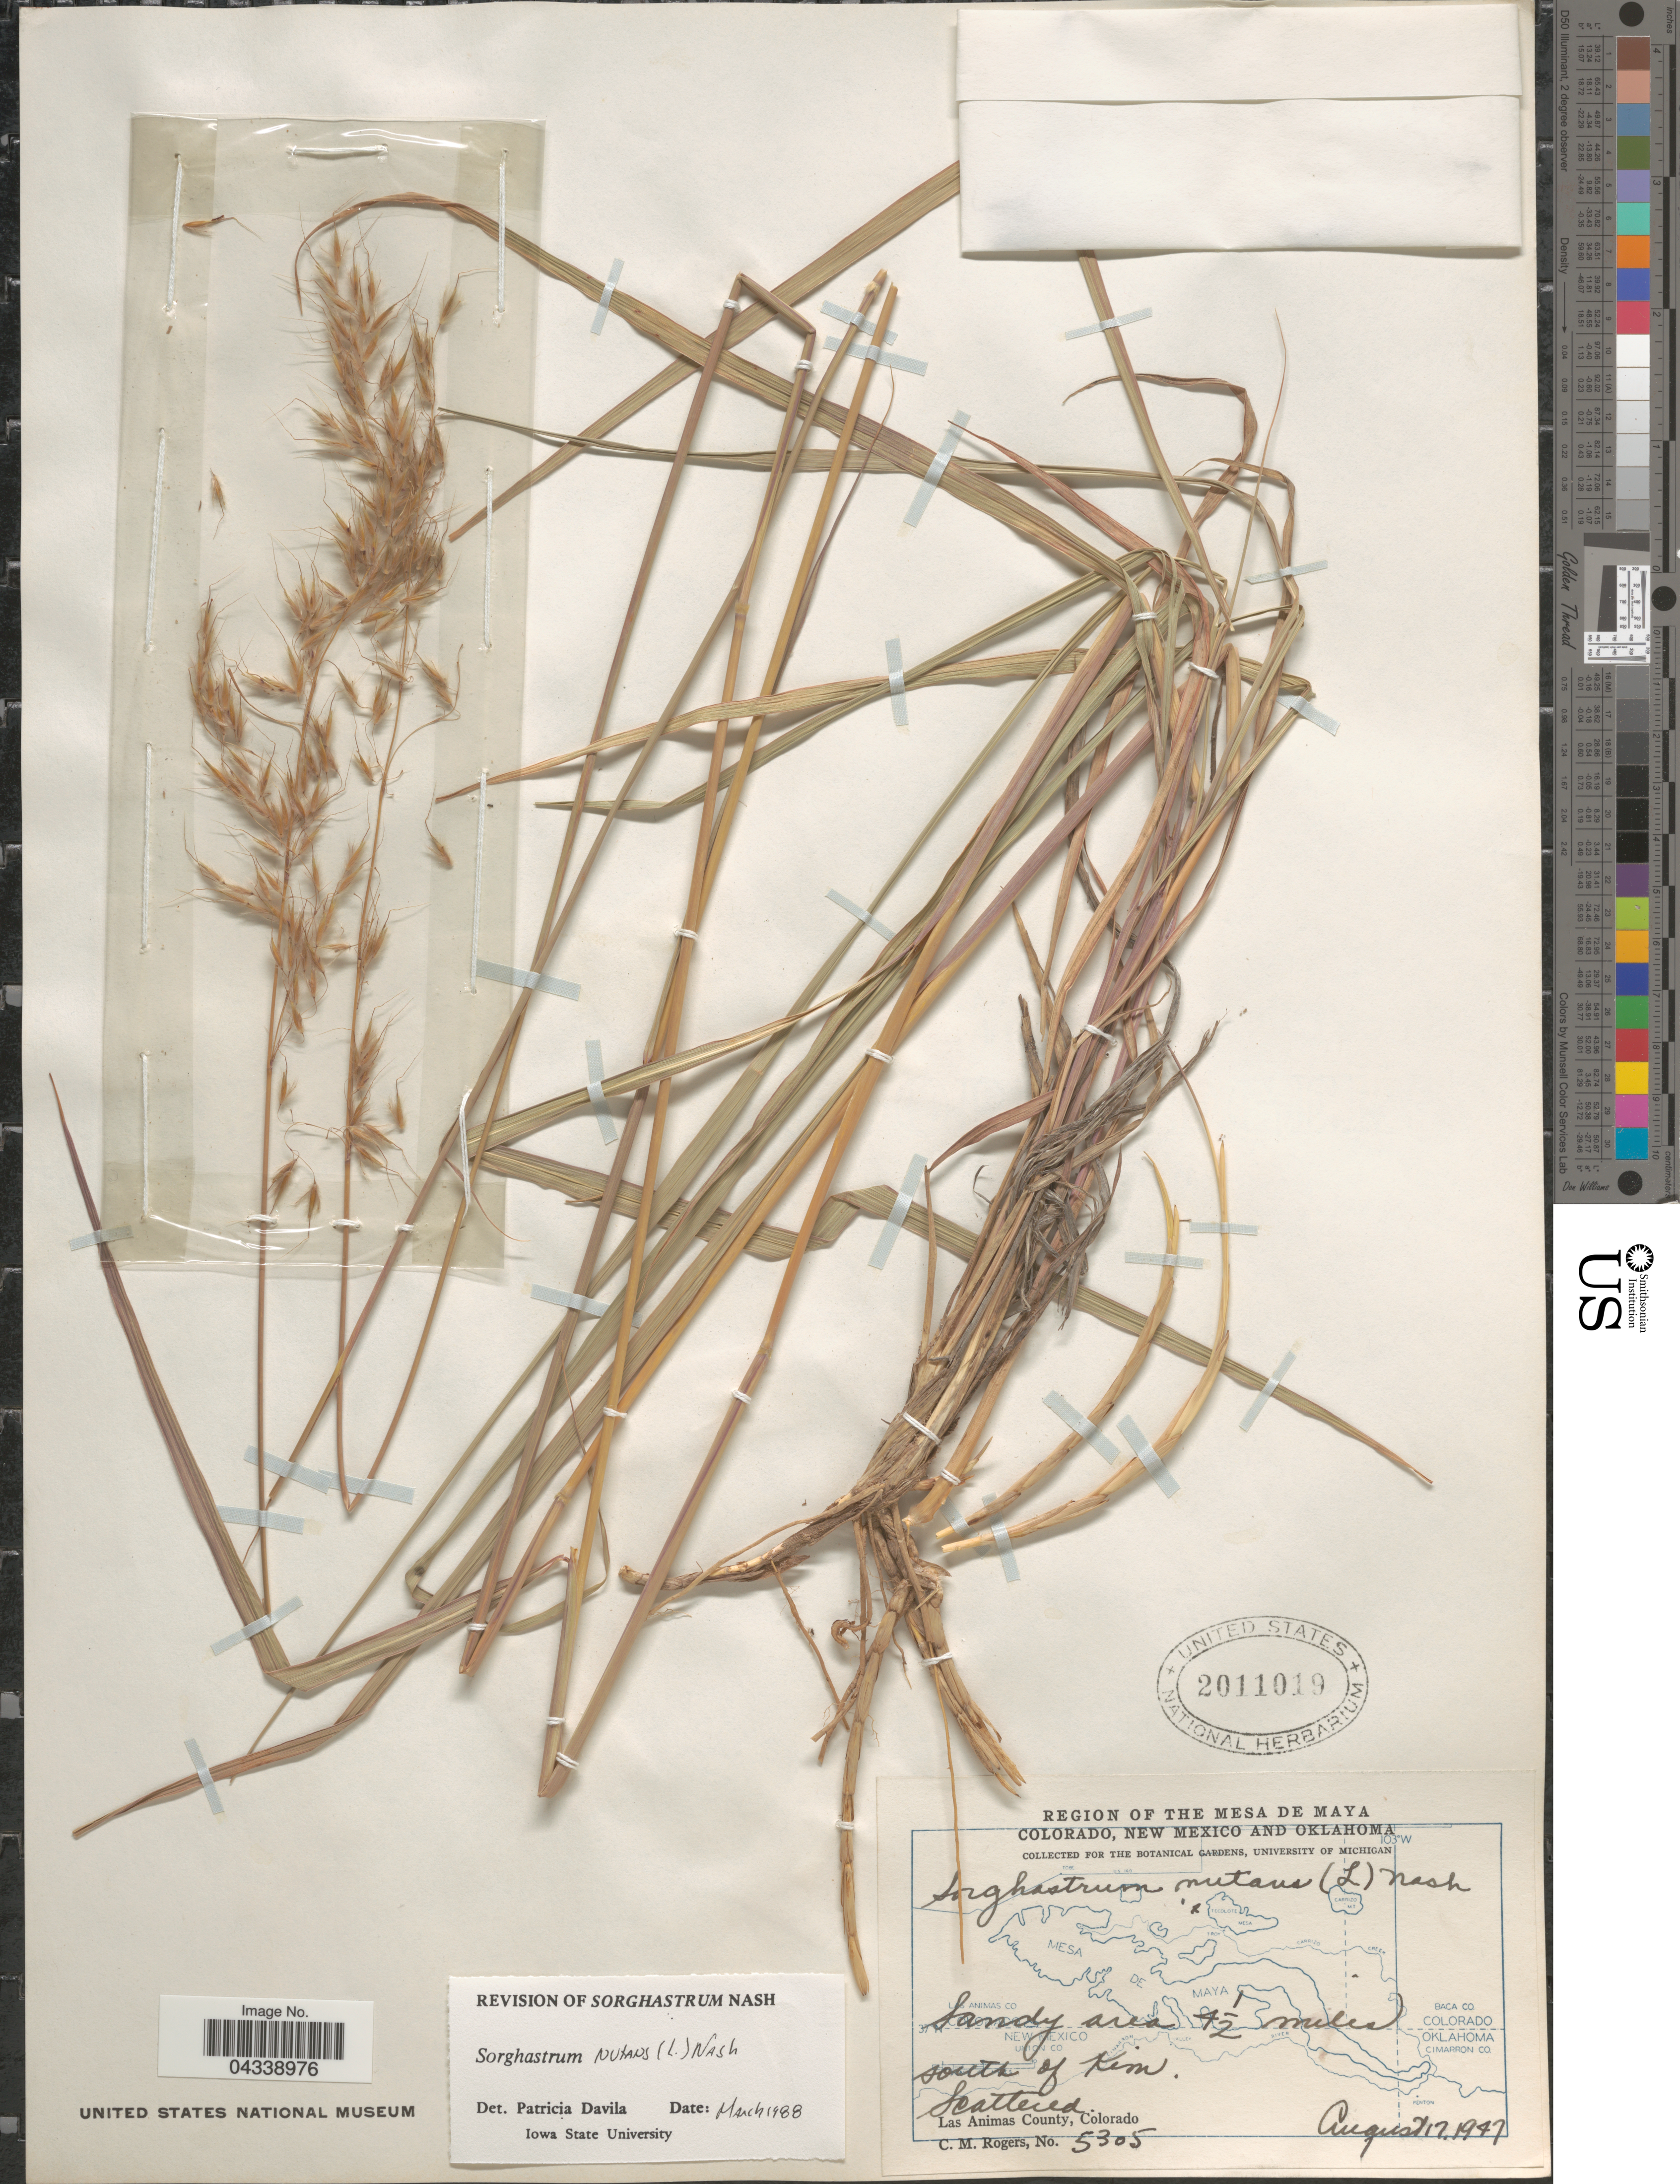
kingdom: Plantae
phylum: Tracheophyta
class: Liliopsida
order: Poales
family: Poaceae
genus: Sorghastrum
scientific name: Sorghastrum nutans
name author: (L.) Nash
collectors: C. M. Rogers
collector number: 5305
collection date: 1947-08-17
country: United States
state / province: Colorado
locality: Region of the Mesa de Maya. Sandy area 4½ miles south of Kim. Las Animas County.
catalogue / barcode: US 2011019